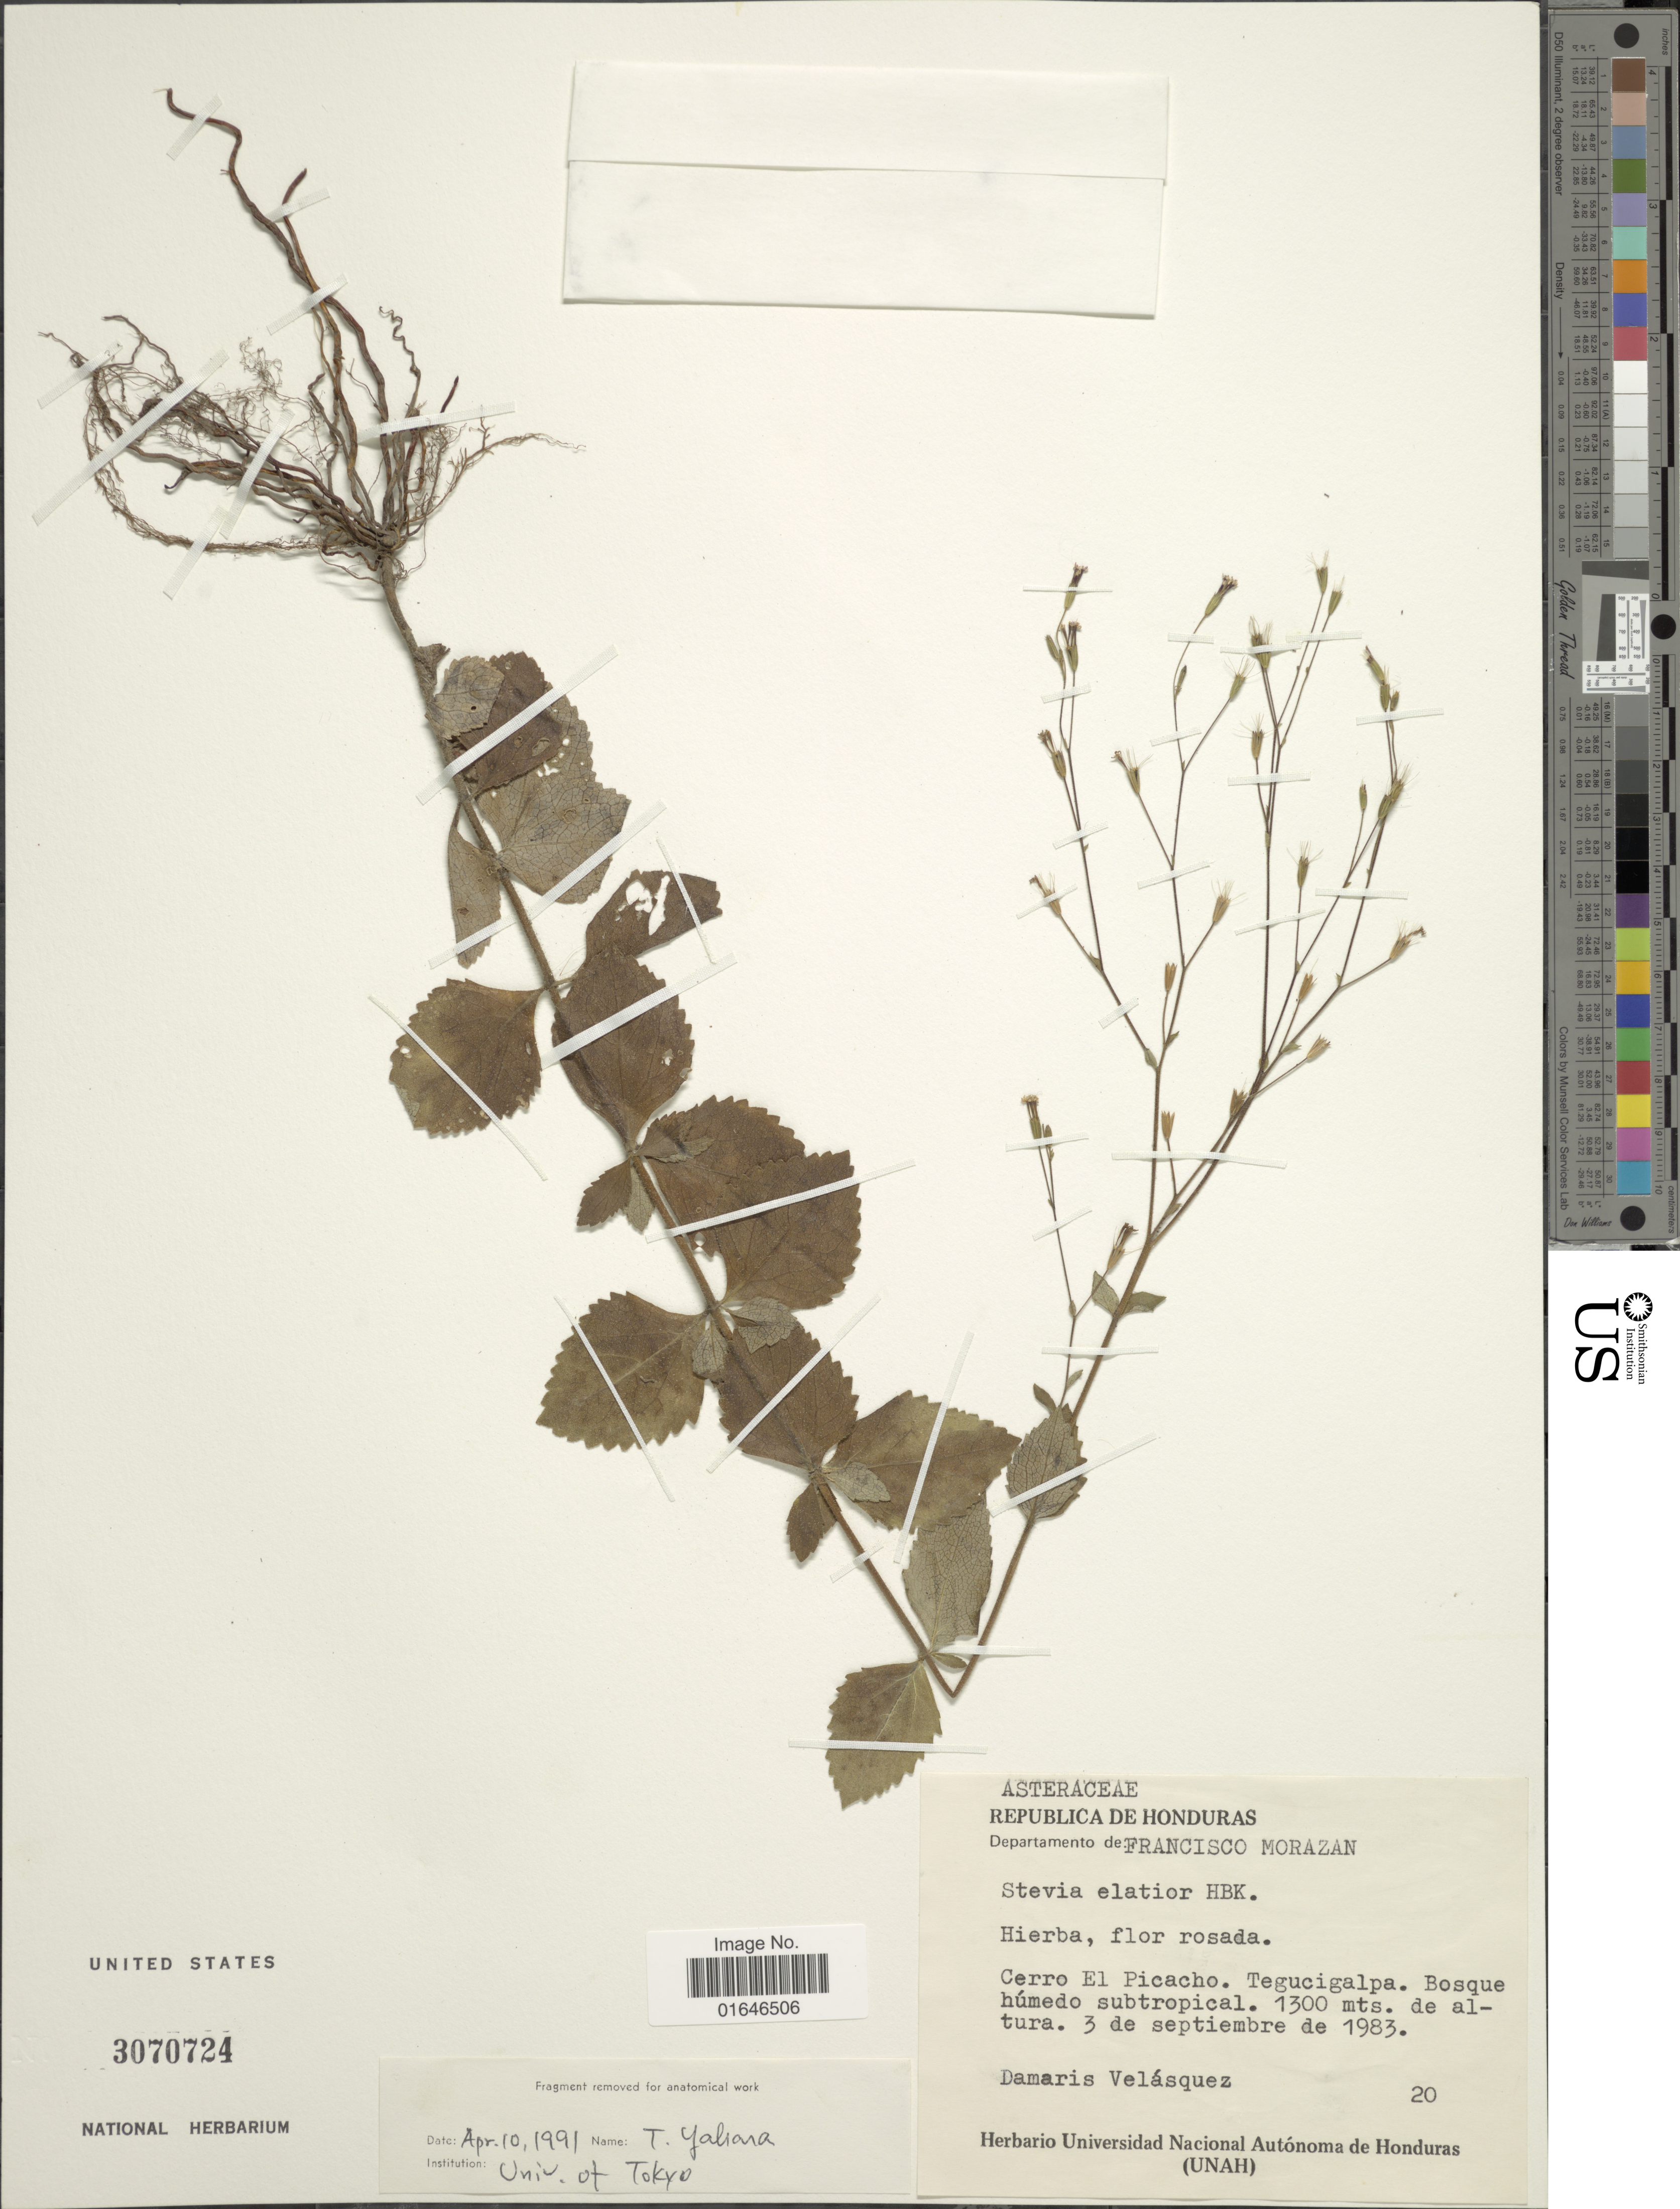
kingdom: Plantae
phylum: Tracheophyta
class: Magnoliopsida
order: Asterales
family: Asteraceae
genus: Stevia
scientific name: Stevia elatior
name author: Kunth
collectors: D. Velásquez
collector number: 20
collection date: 1983-09-03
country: Honduras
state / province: Fco. Morazán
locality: Francisco Morazan, Cerro El Picacho, Tegucigalpa.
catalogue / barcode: US 3070724